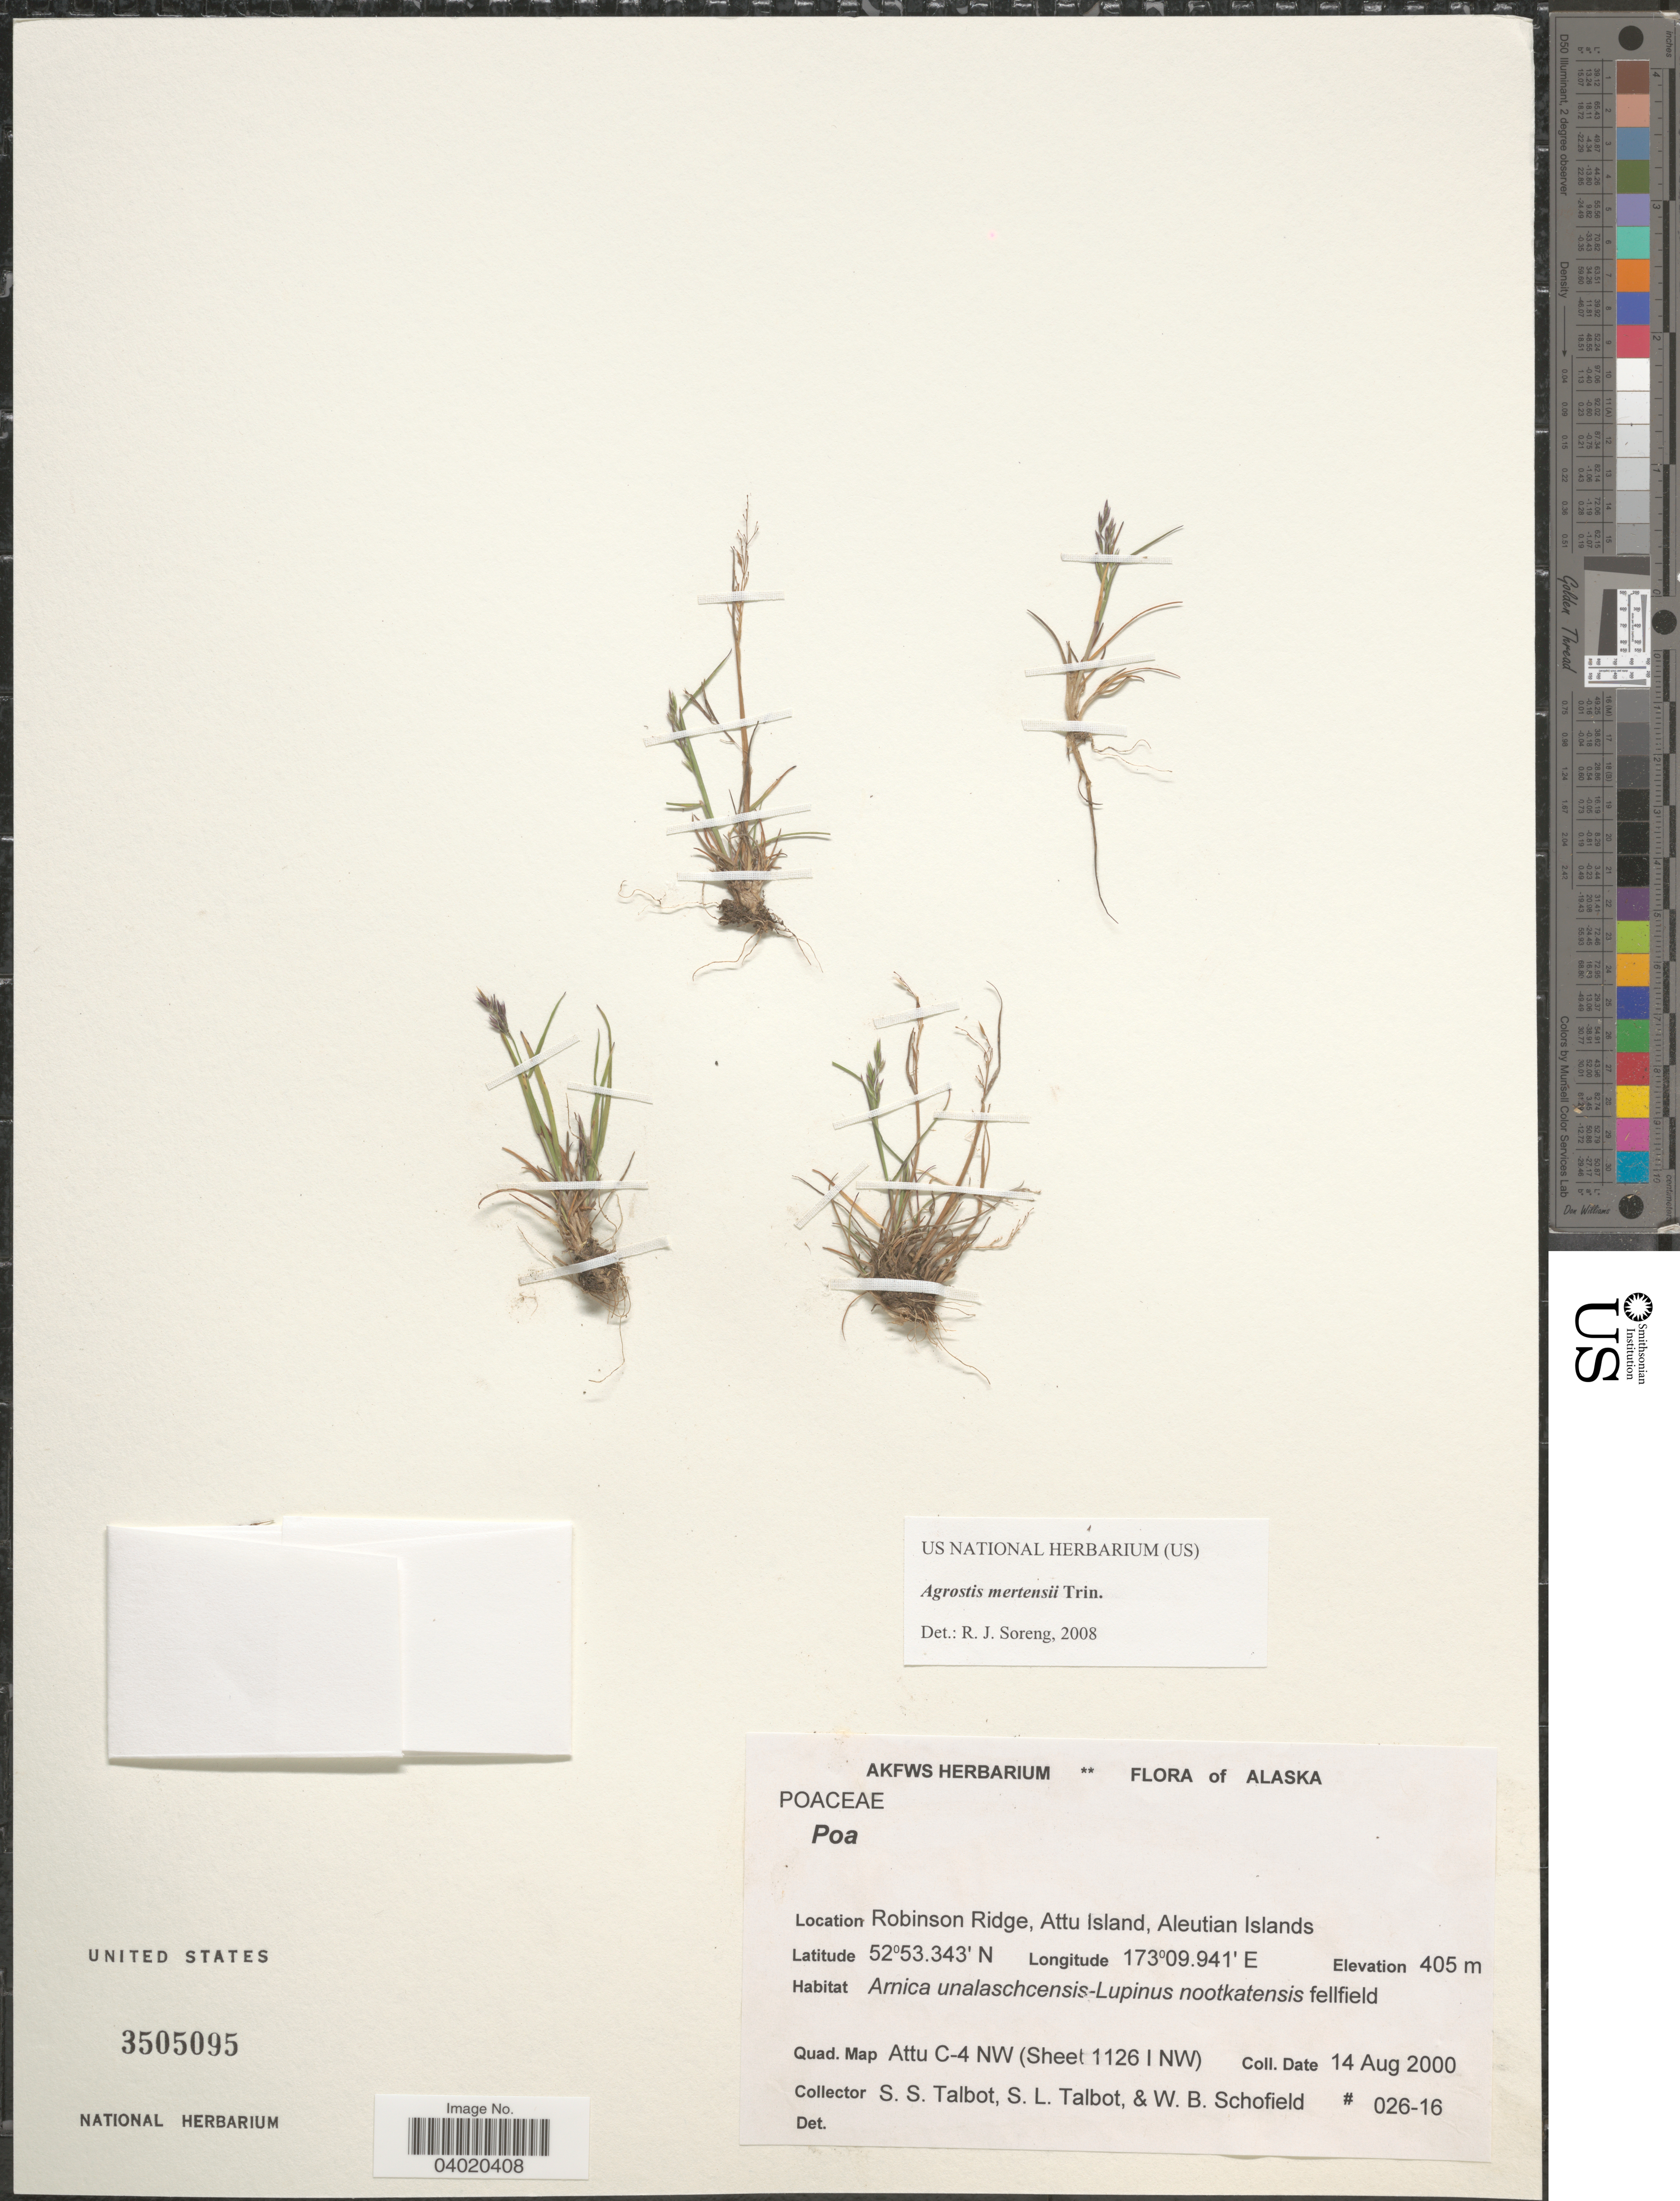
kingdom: Plantae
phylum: Tracheophyta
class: Liliopsida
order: Poales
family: Poaceae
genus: Agrostis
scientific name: Agrostis mertensii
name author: Trin.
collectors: S. S. Talbot, S. Talbot & W. Schofield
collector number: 026-16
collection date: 2000-08-14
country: United States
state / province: Alaska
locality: Robinson Ridge, Attu Island, Aleutian Islands. Quad. Map Attu C-4 NW (Sheet 1126 I NW).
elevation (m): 405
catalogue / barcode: US 3505095